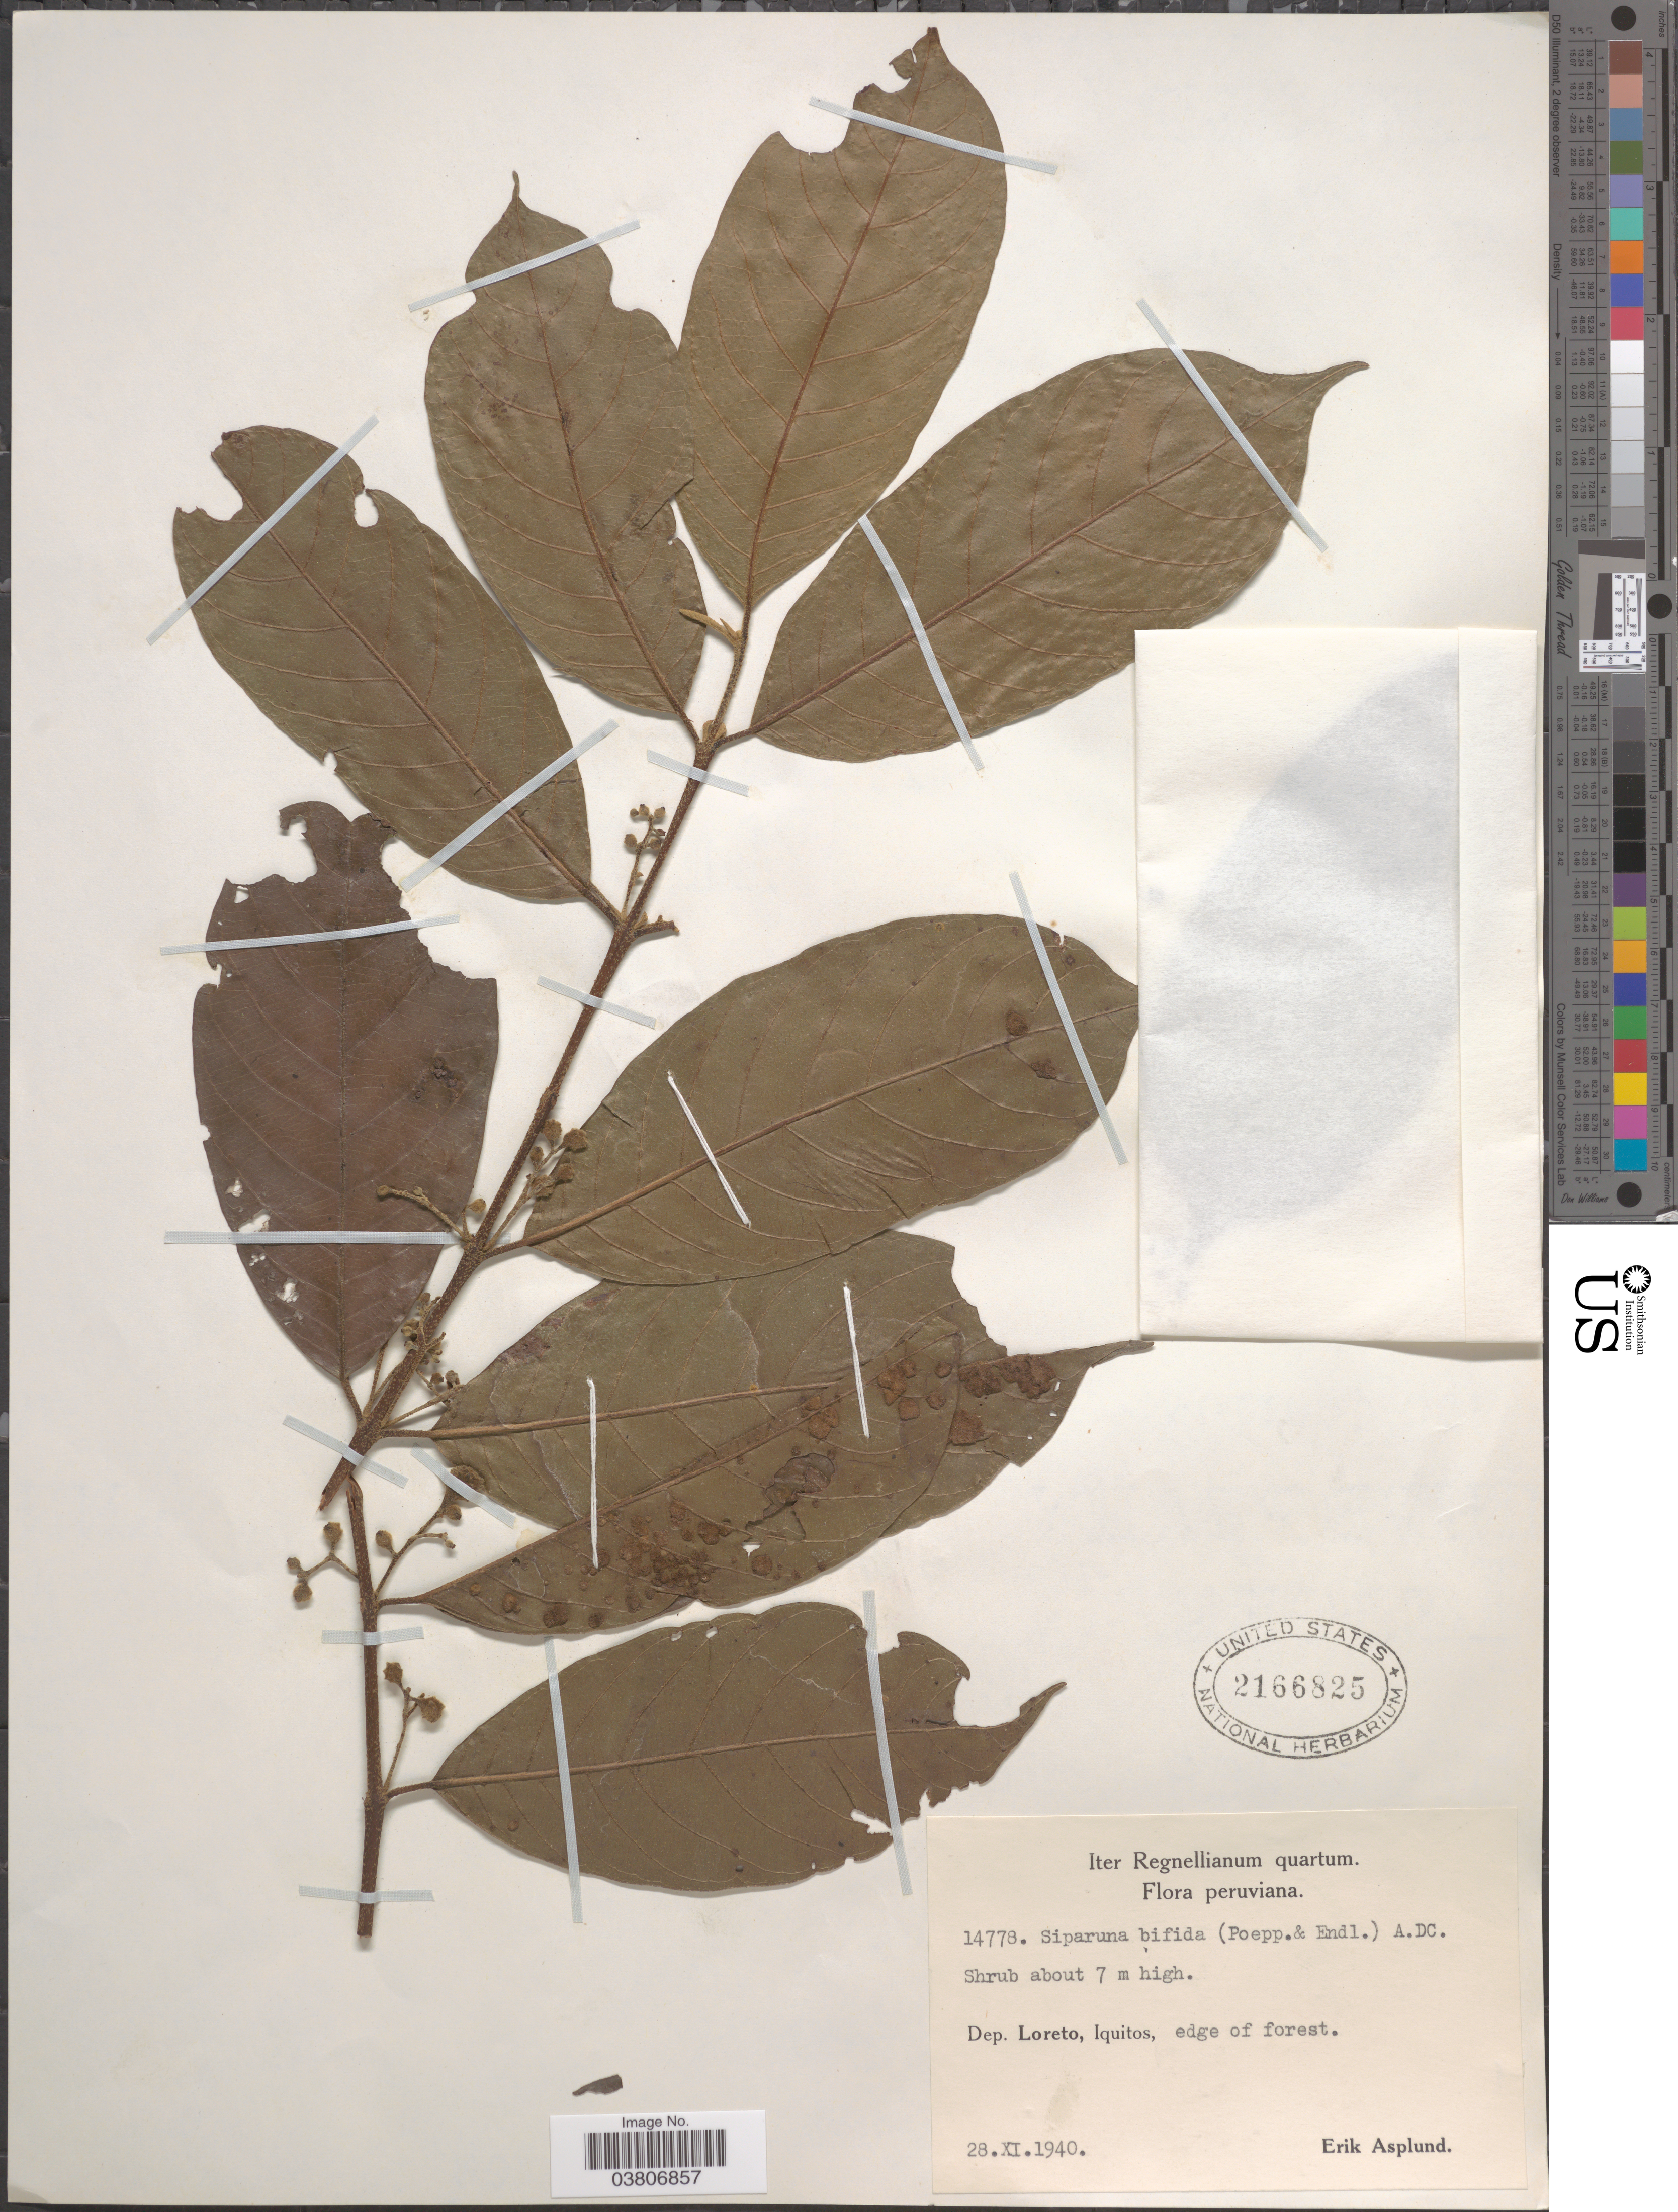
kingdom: Plantae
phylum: Tracheophyta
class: Magnoliopsida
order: Laurales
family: Siparunaceae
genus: Siparuna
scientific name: Siparuna bifida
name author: (Poepp. & Endl.) A. DC.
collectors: E. Asplund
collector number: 14778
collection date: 1940-11-28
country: Peru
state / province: Loreto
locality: Dep. Loreto, Iquitos.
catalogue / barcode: US 2166825